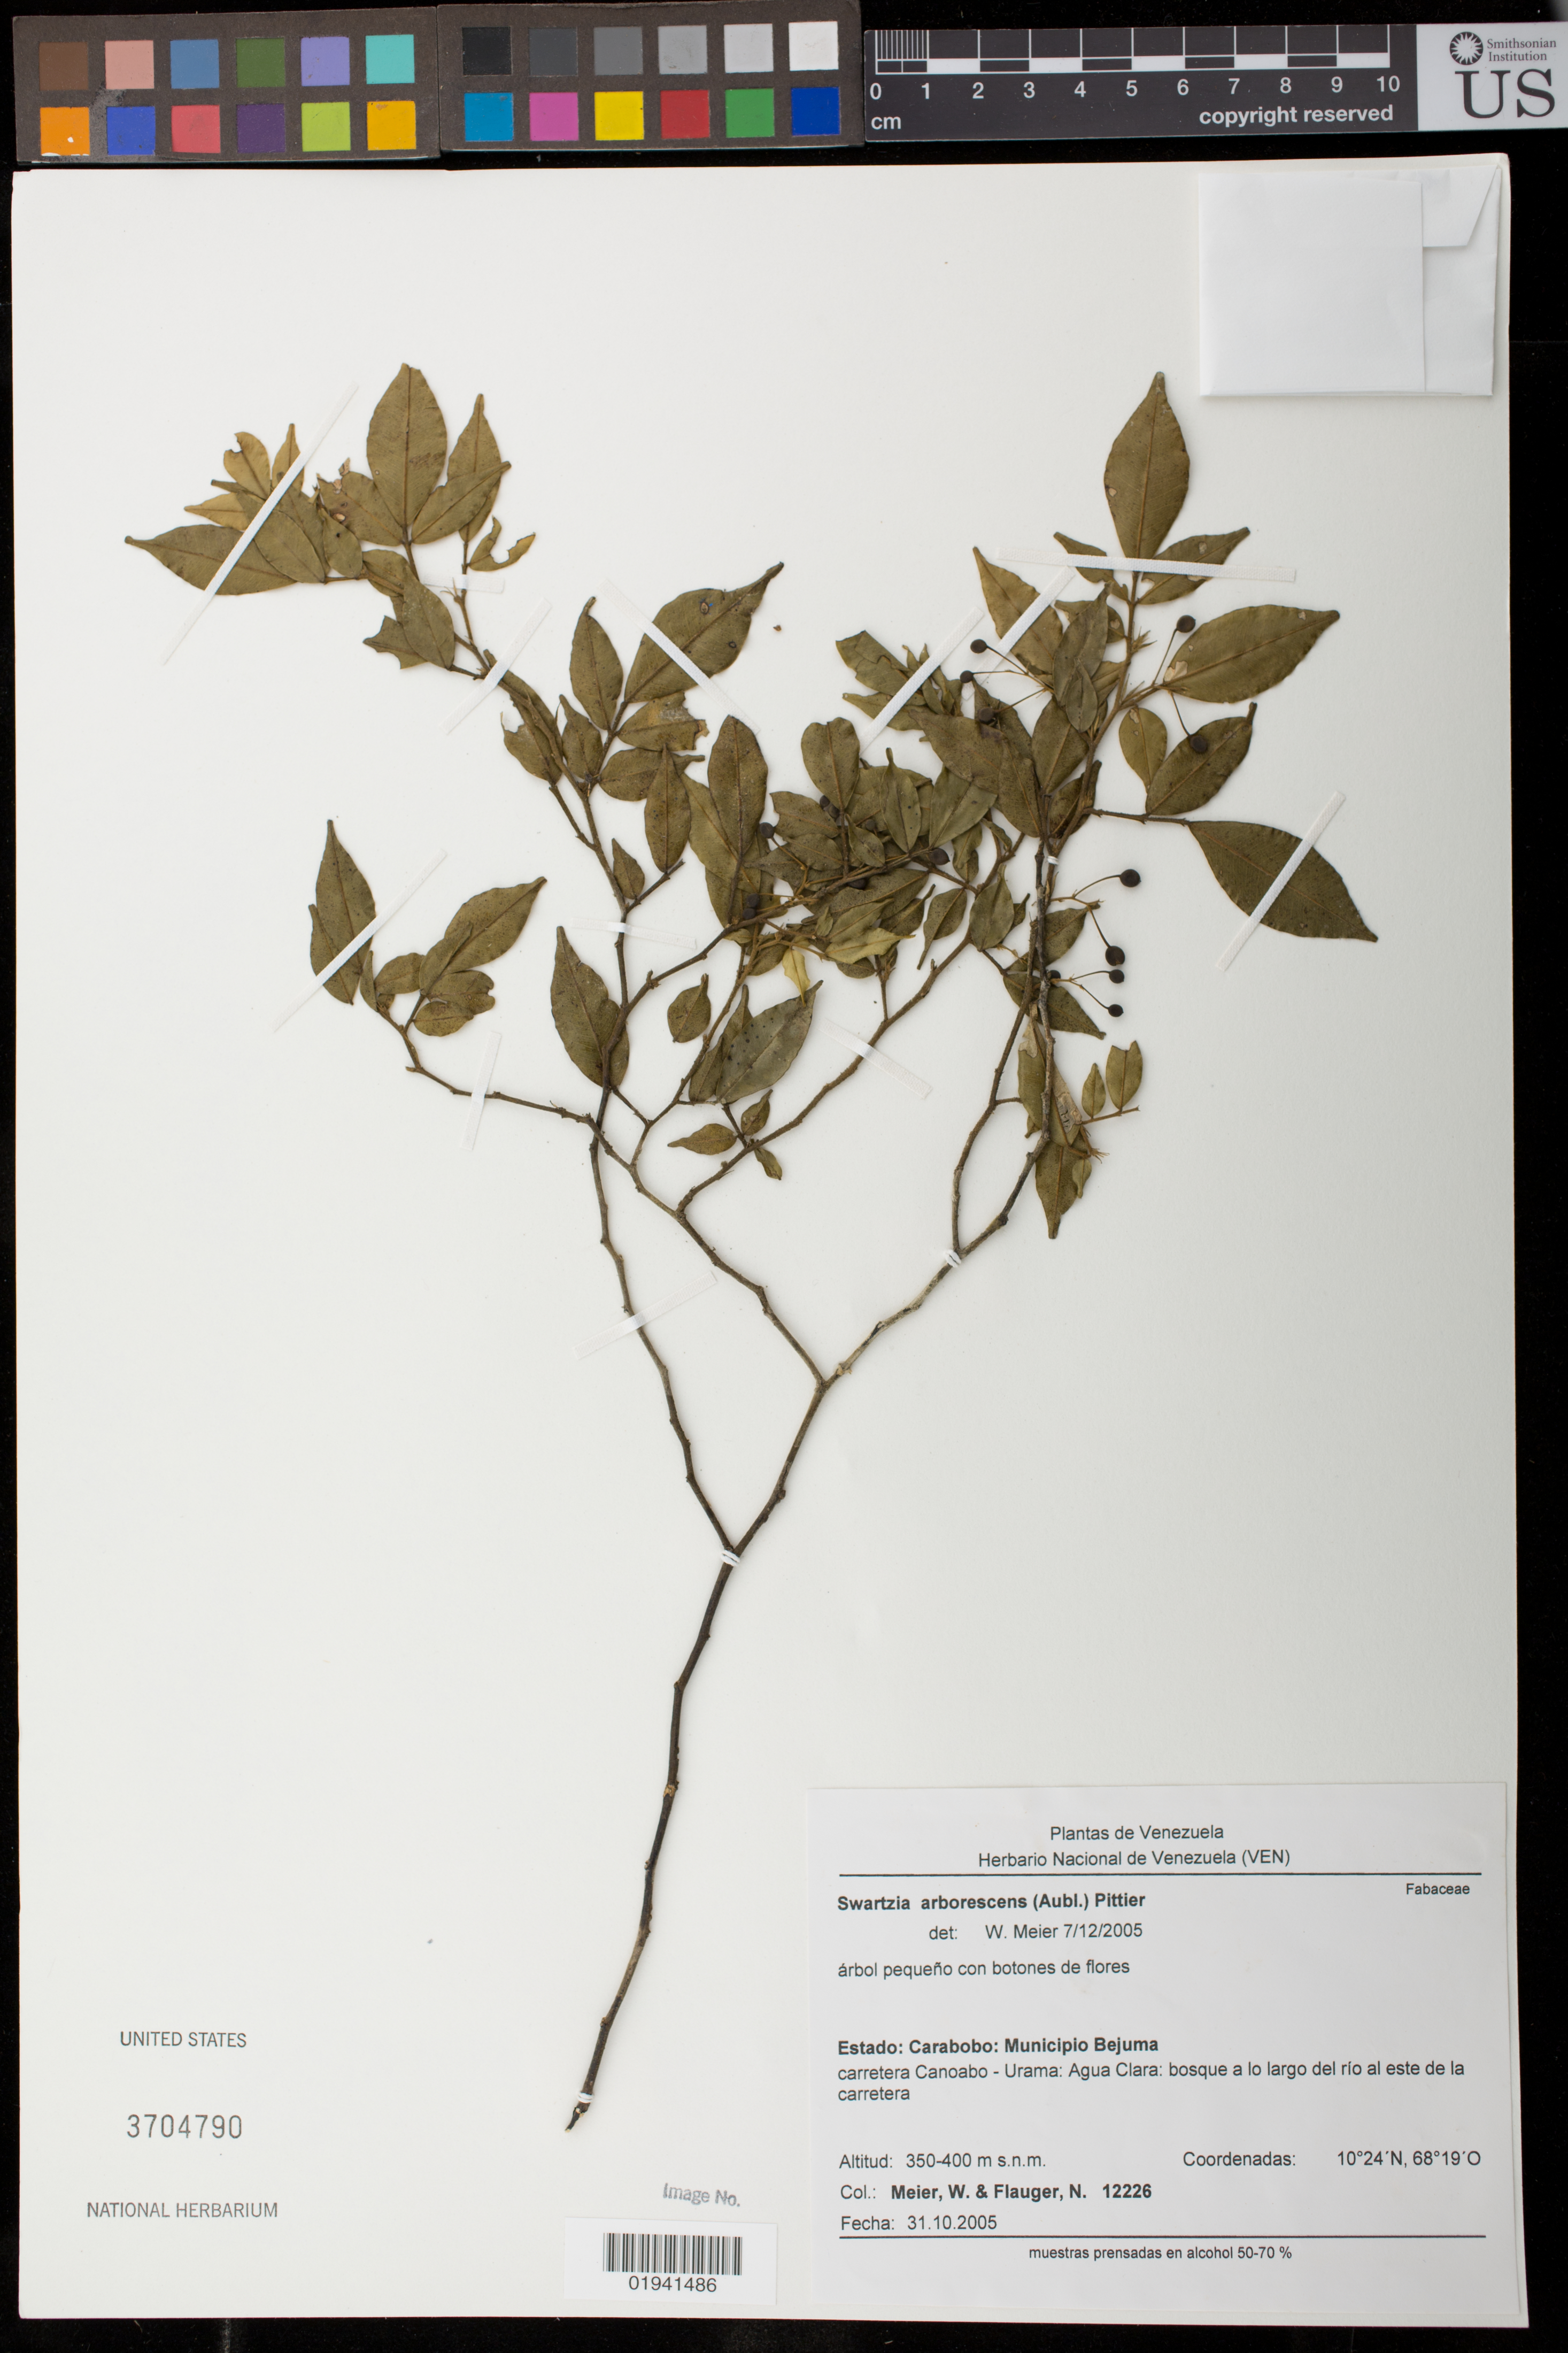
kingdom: Plantae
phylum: Tracheophyta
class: Magnoliopsida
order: Fabales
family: Fabaceae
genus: Swartzia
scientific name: Swartzia arborescens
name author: (Aubl.) Pittier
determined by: Meier, Winfried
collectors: W. Meier & N. Flauger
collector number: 12226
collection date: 2005-10-31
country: Venezuela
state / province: Carabobo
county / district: Bejuma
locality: carretera Canoabo - Urama: Agua Clara.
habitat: bosque a lo largo del rio al este de la carretera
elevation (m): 350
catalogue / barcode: US 3704790